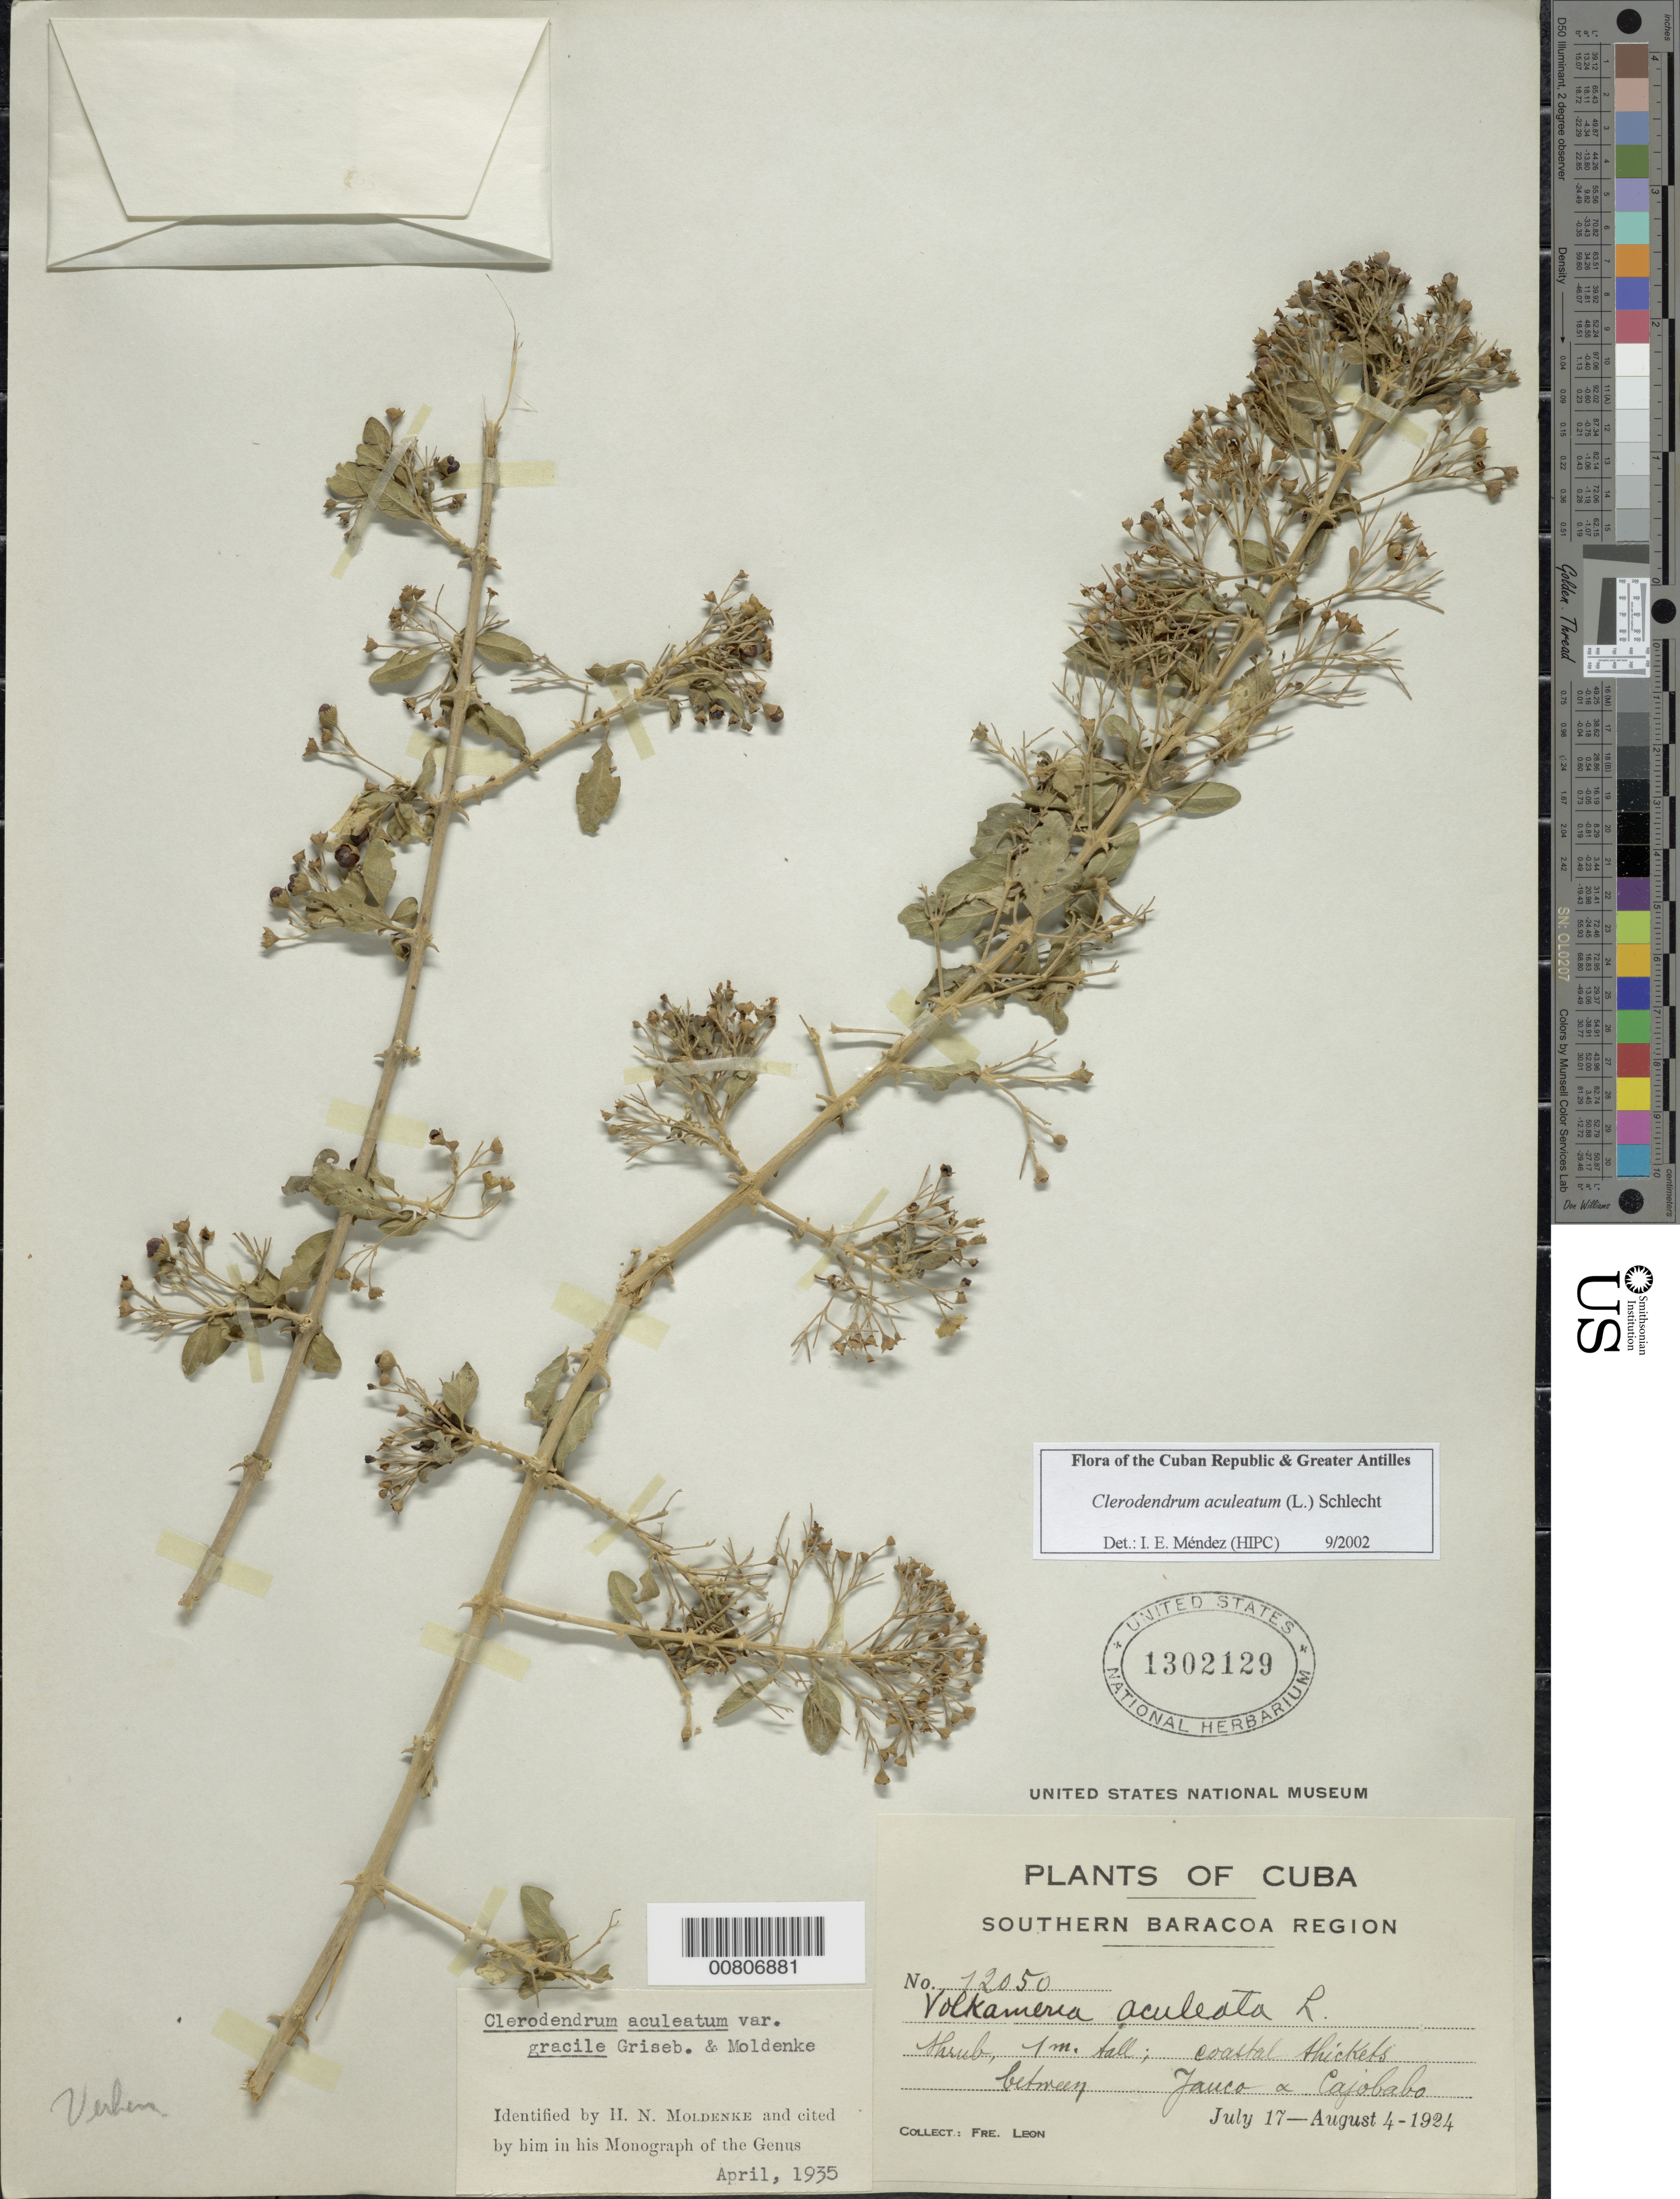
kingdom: Plantae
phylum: Tracheophyta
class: Magnoliopsida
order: Lamiales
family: Lamiaceae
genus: Clerodendrum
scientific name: Clerodendrum aculeatum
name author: (L.) Schltdl.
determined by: Méndez, Isidro E., (HIPC)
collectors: Bro. León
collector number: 12050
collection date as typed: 17 Jul 1924 to 04 Aug 1924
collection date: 1924-07-17/1924-08-04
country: Cuba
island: Cuba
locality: Jauco to Cajobabo, southern Baracoa region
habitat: Coastal thickets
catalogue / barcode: US 1302129